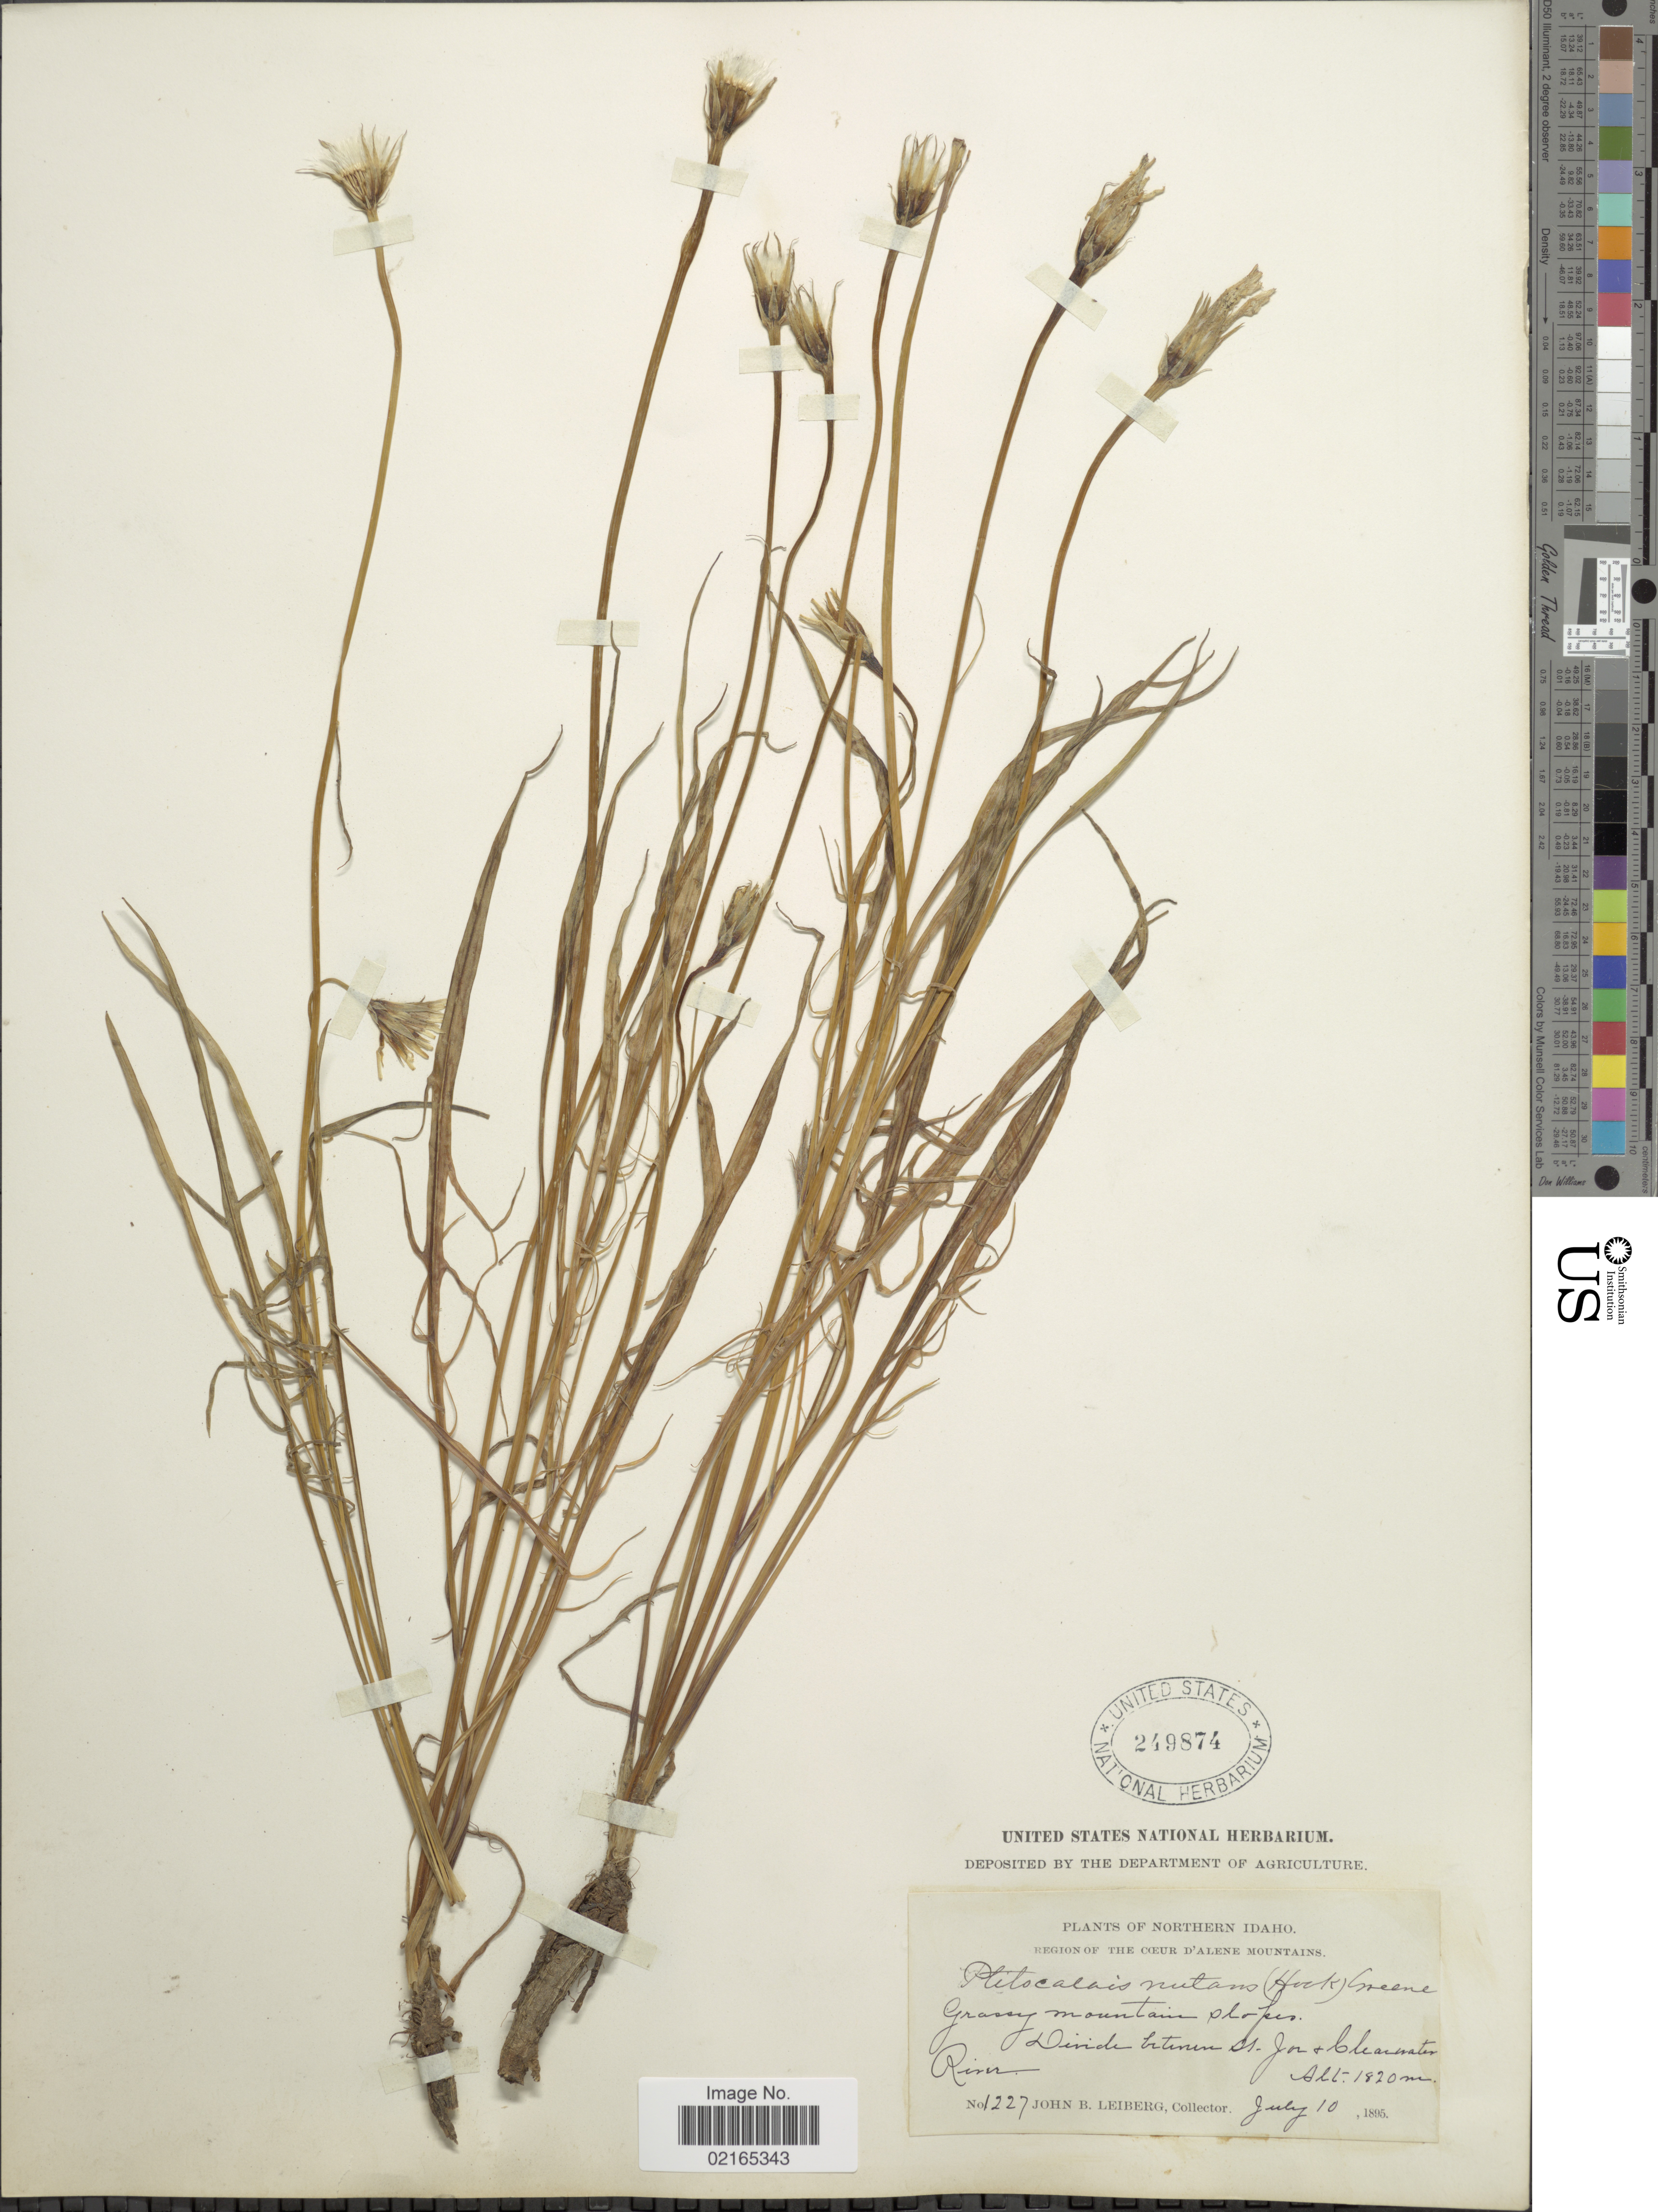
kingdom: Plantae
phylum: Tracheophyta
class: Magnoliopsida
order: Asterales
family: Asteraceae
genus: Microseris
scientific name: Microseris nutans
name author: (Hook.) Sch. Bip.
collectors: J. B. Leiberg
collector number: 1227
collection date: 1895-07-10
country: United States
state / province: Idaho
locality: Northern Idaho, grassy mountain slopes, Divide between St. Jor + Clearmaster river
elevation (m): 1820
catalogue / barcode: US 249874